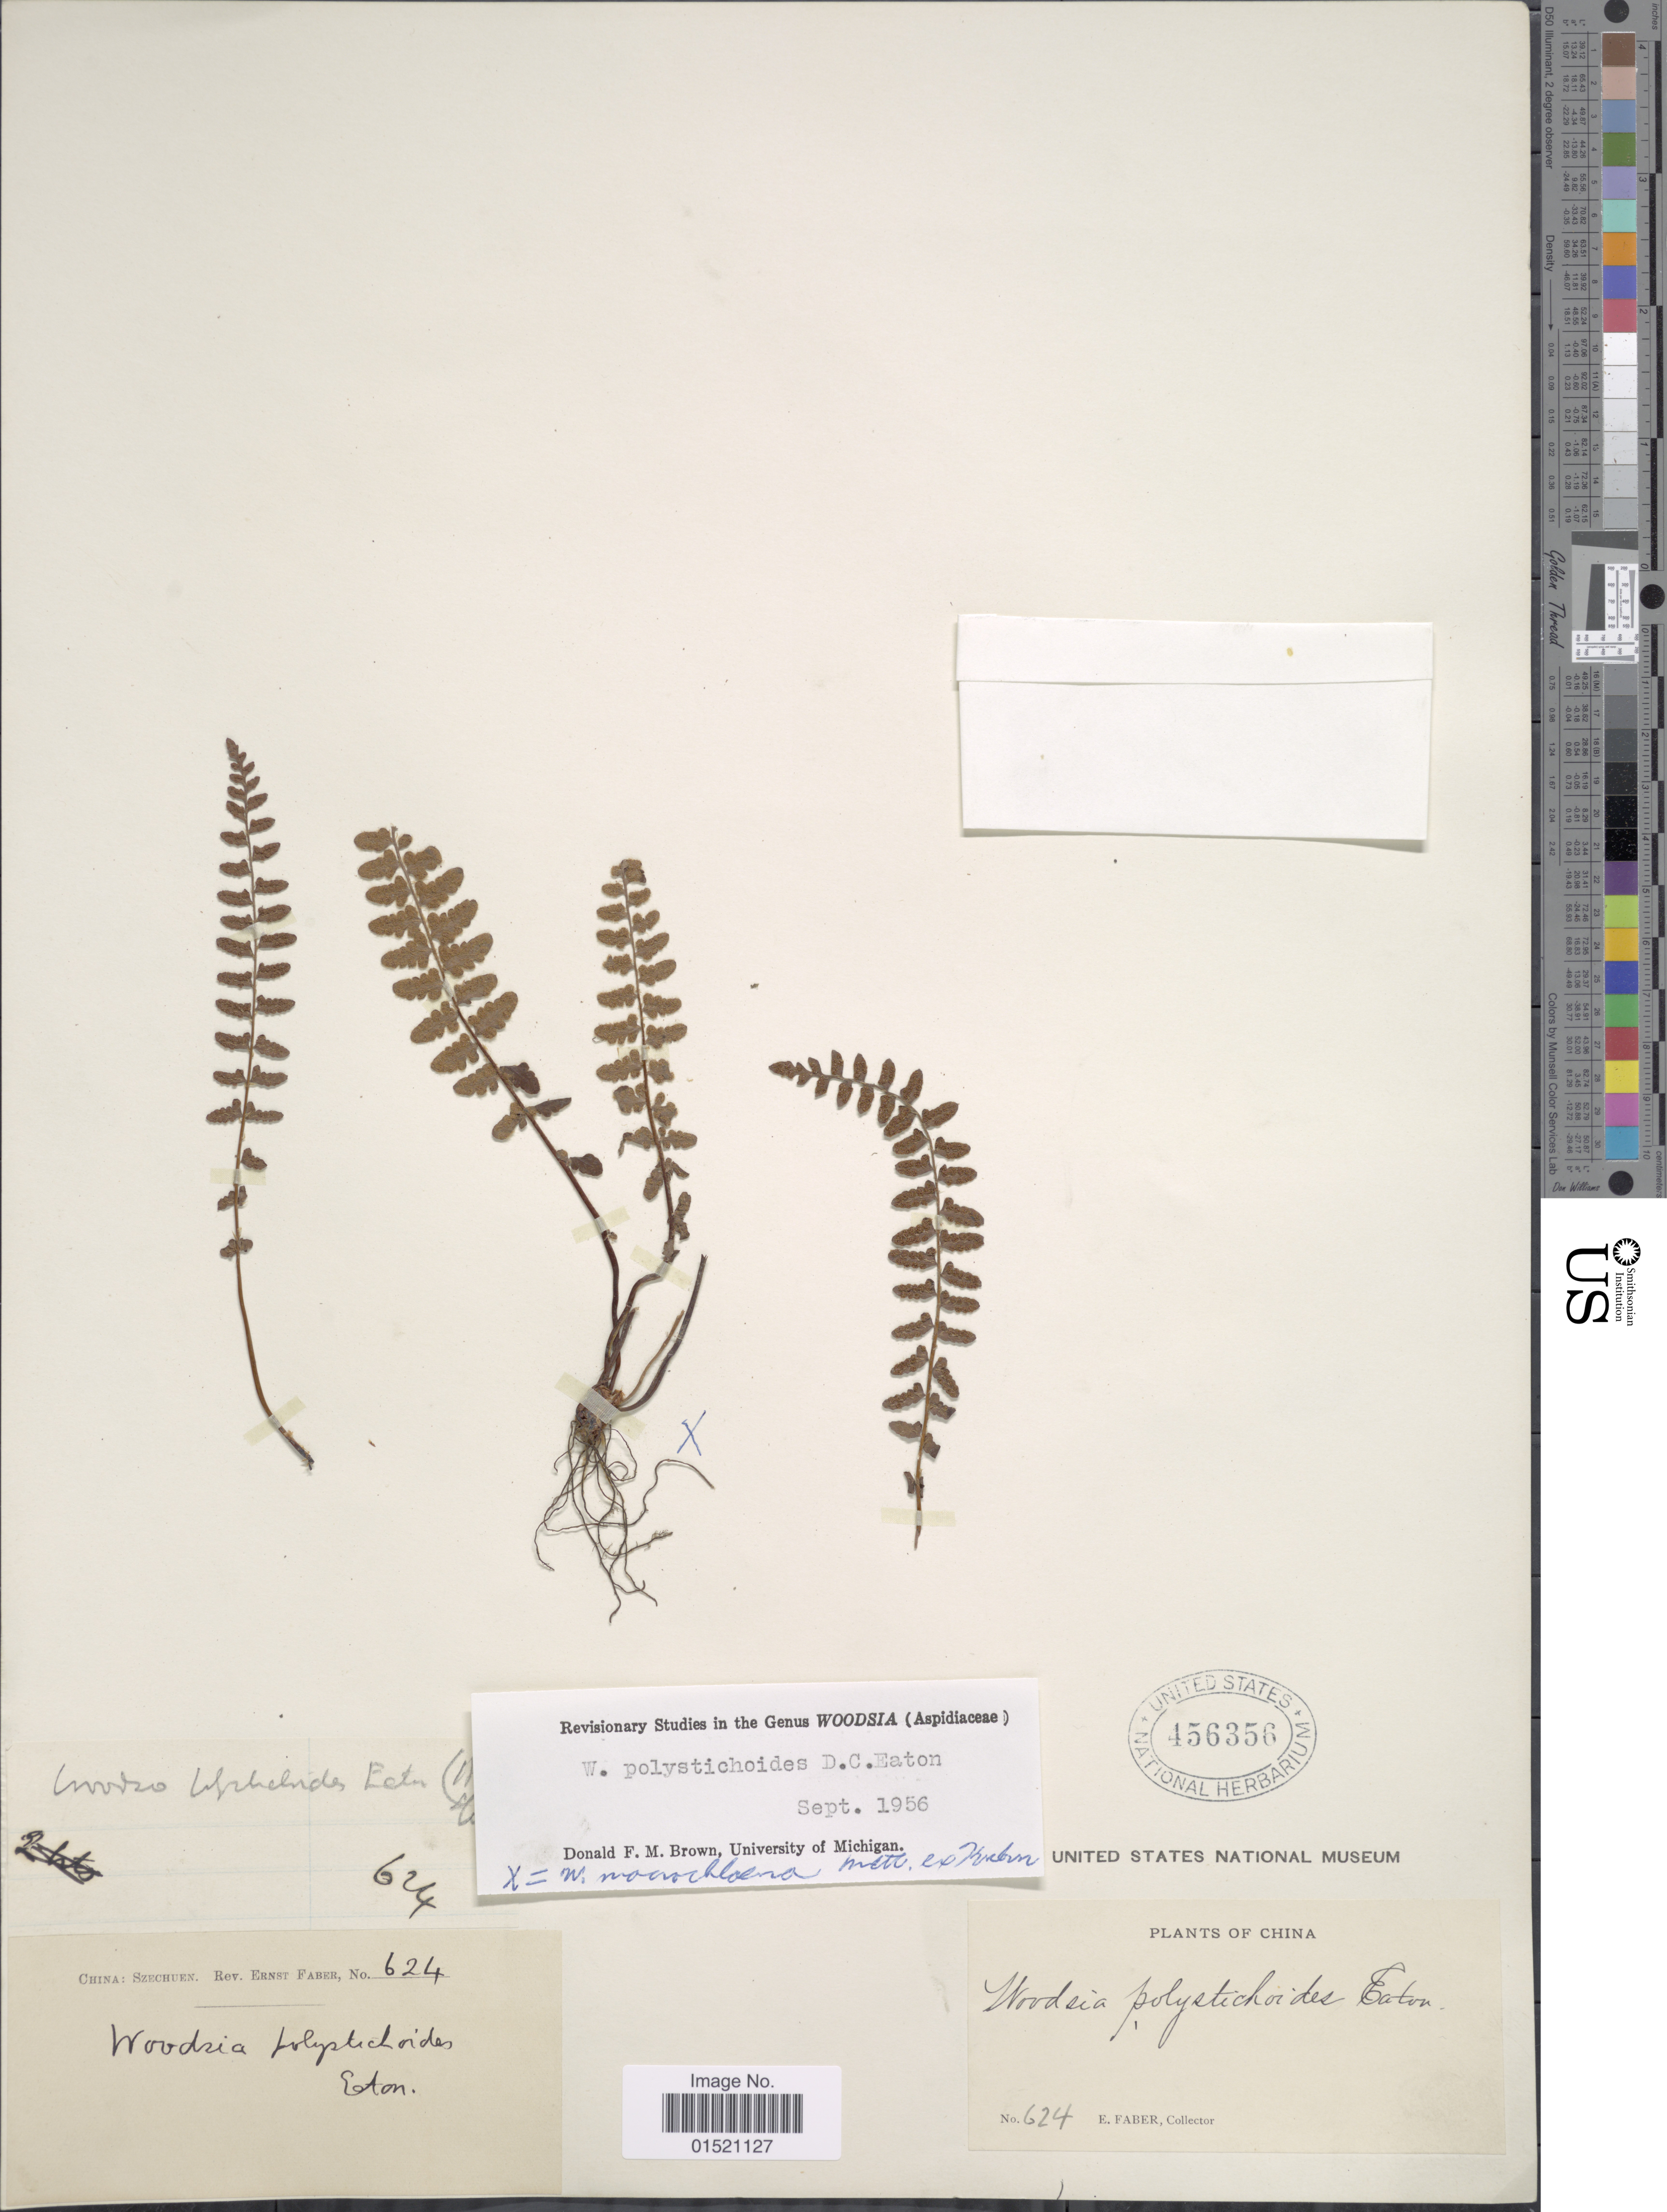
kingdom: Plantae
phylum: Tracheophyta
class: Polypodiopsida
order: Polypodiales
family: Woodsiaceae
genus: Woodsia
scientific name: Woodsia polystichoides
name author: D.C. Eaton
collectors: E. Faber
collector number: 624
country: China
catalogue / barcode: US 456356